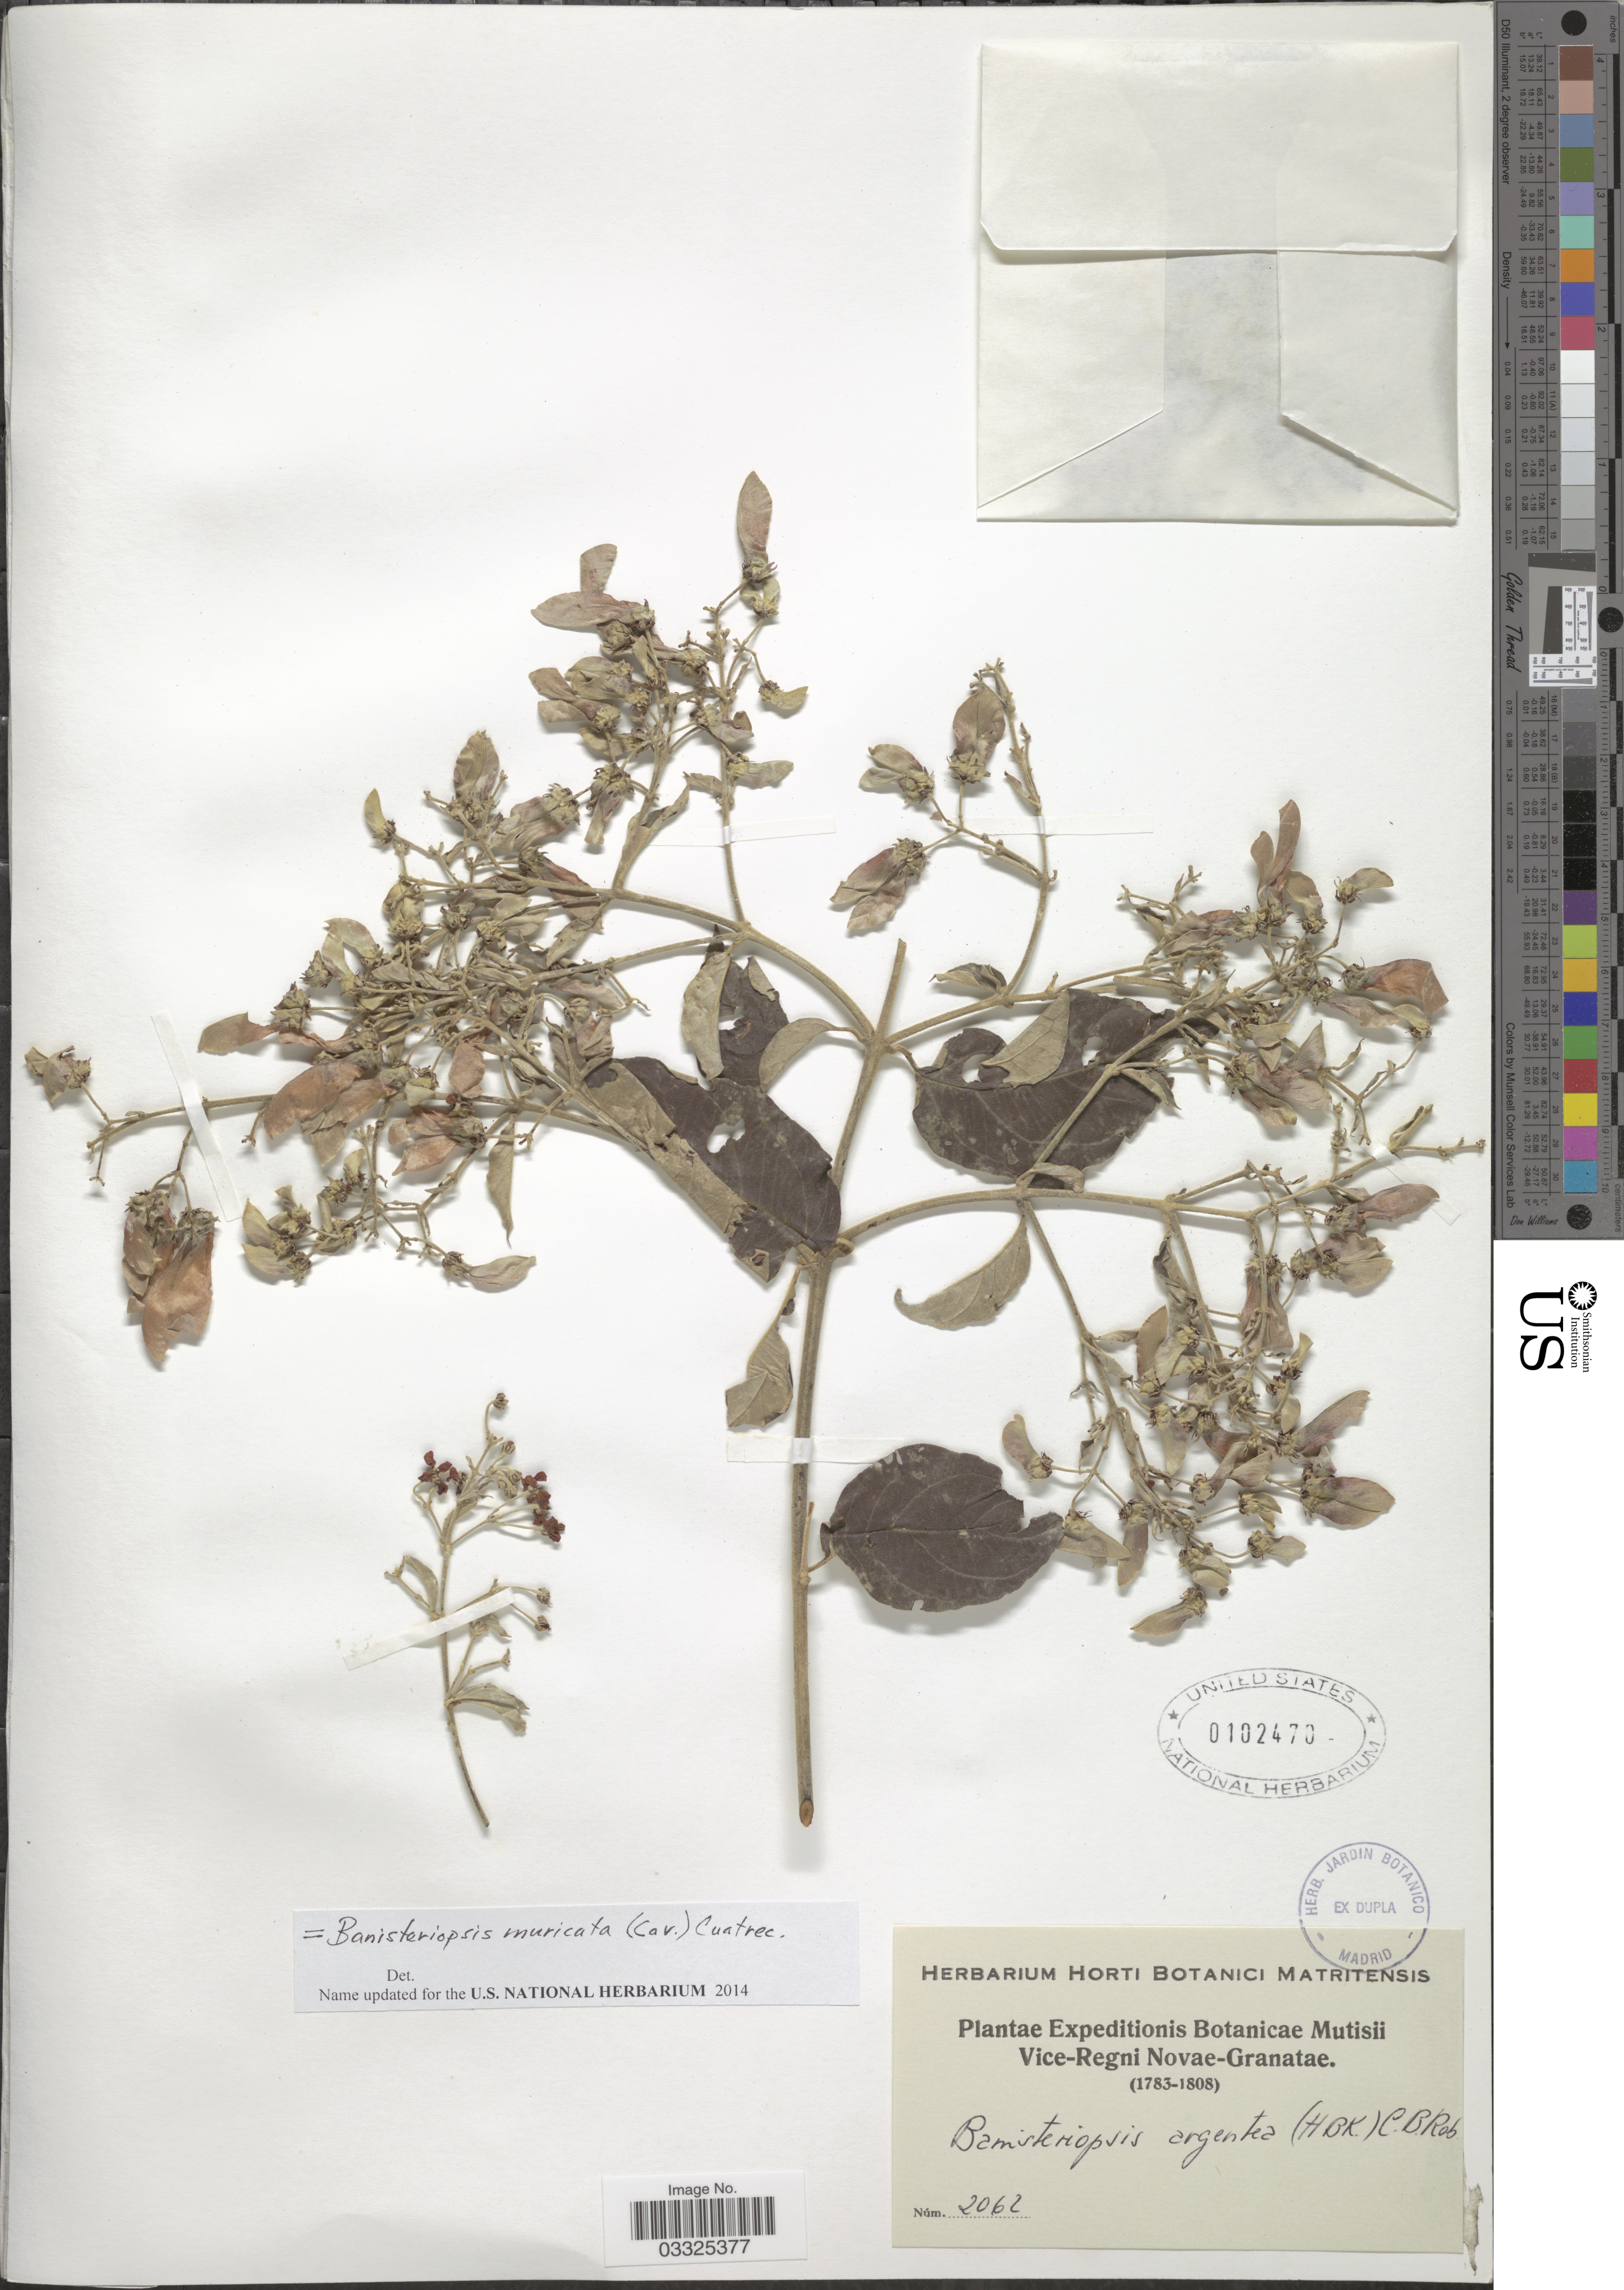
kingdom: Plantae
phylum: Tracheophyta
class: Magnoliopsida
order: Malpighiales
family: Malpighiaceae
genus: Banisteriopsis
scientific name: Banisteriopsis muricata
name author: (Cav.) Cuatrec.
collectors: ex herb. Horti Botanici Matritensis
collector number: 2062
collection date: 1783/1808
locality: Botanicae Mutisii Vice-Regni Novae-Granatae.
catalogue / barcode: US 102470